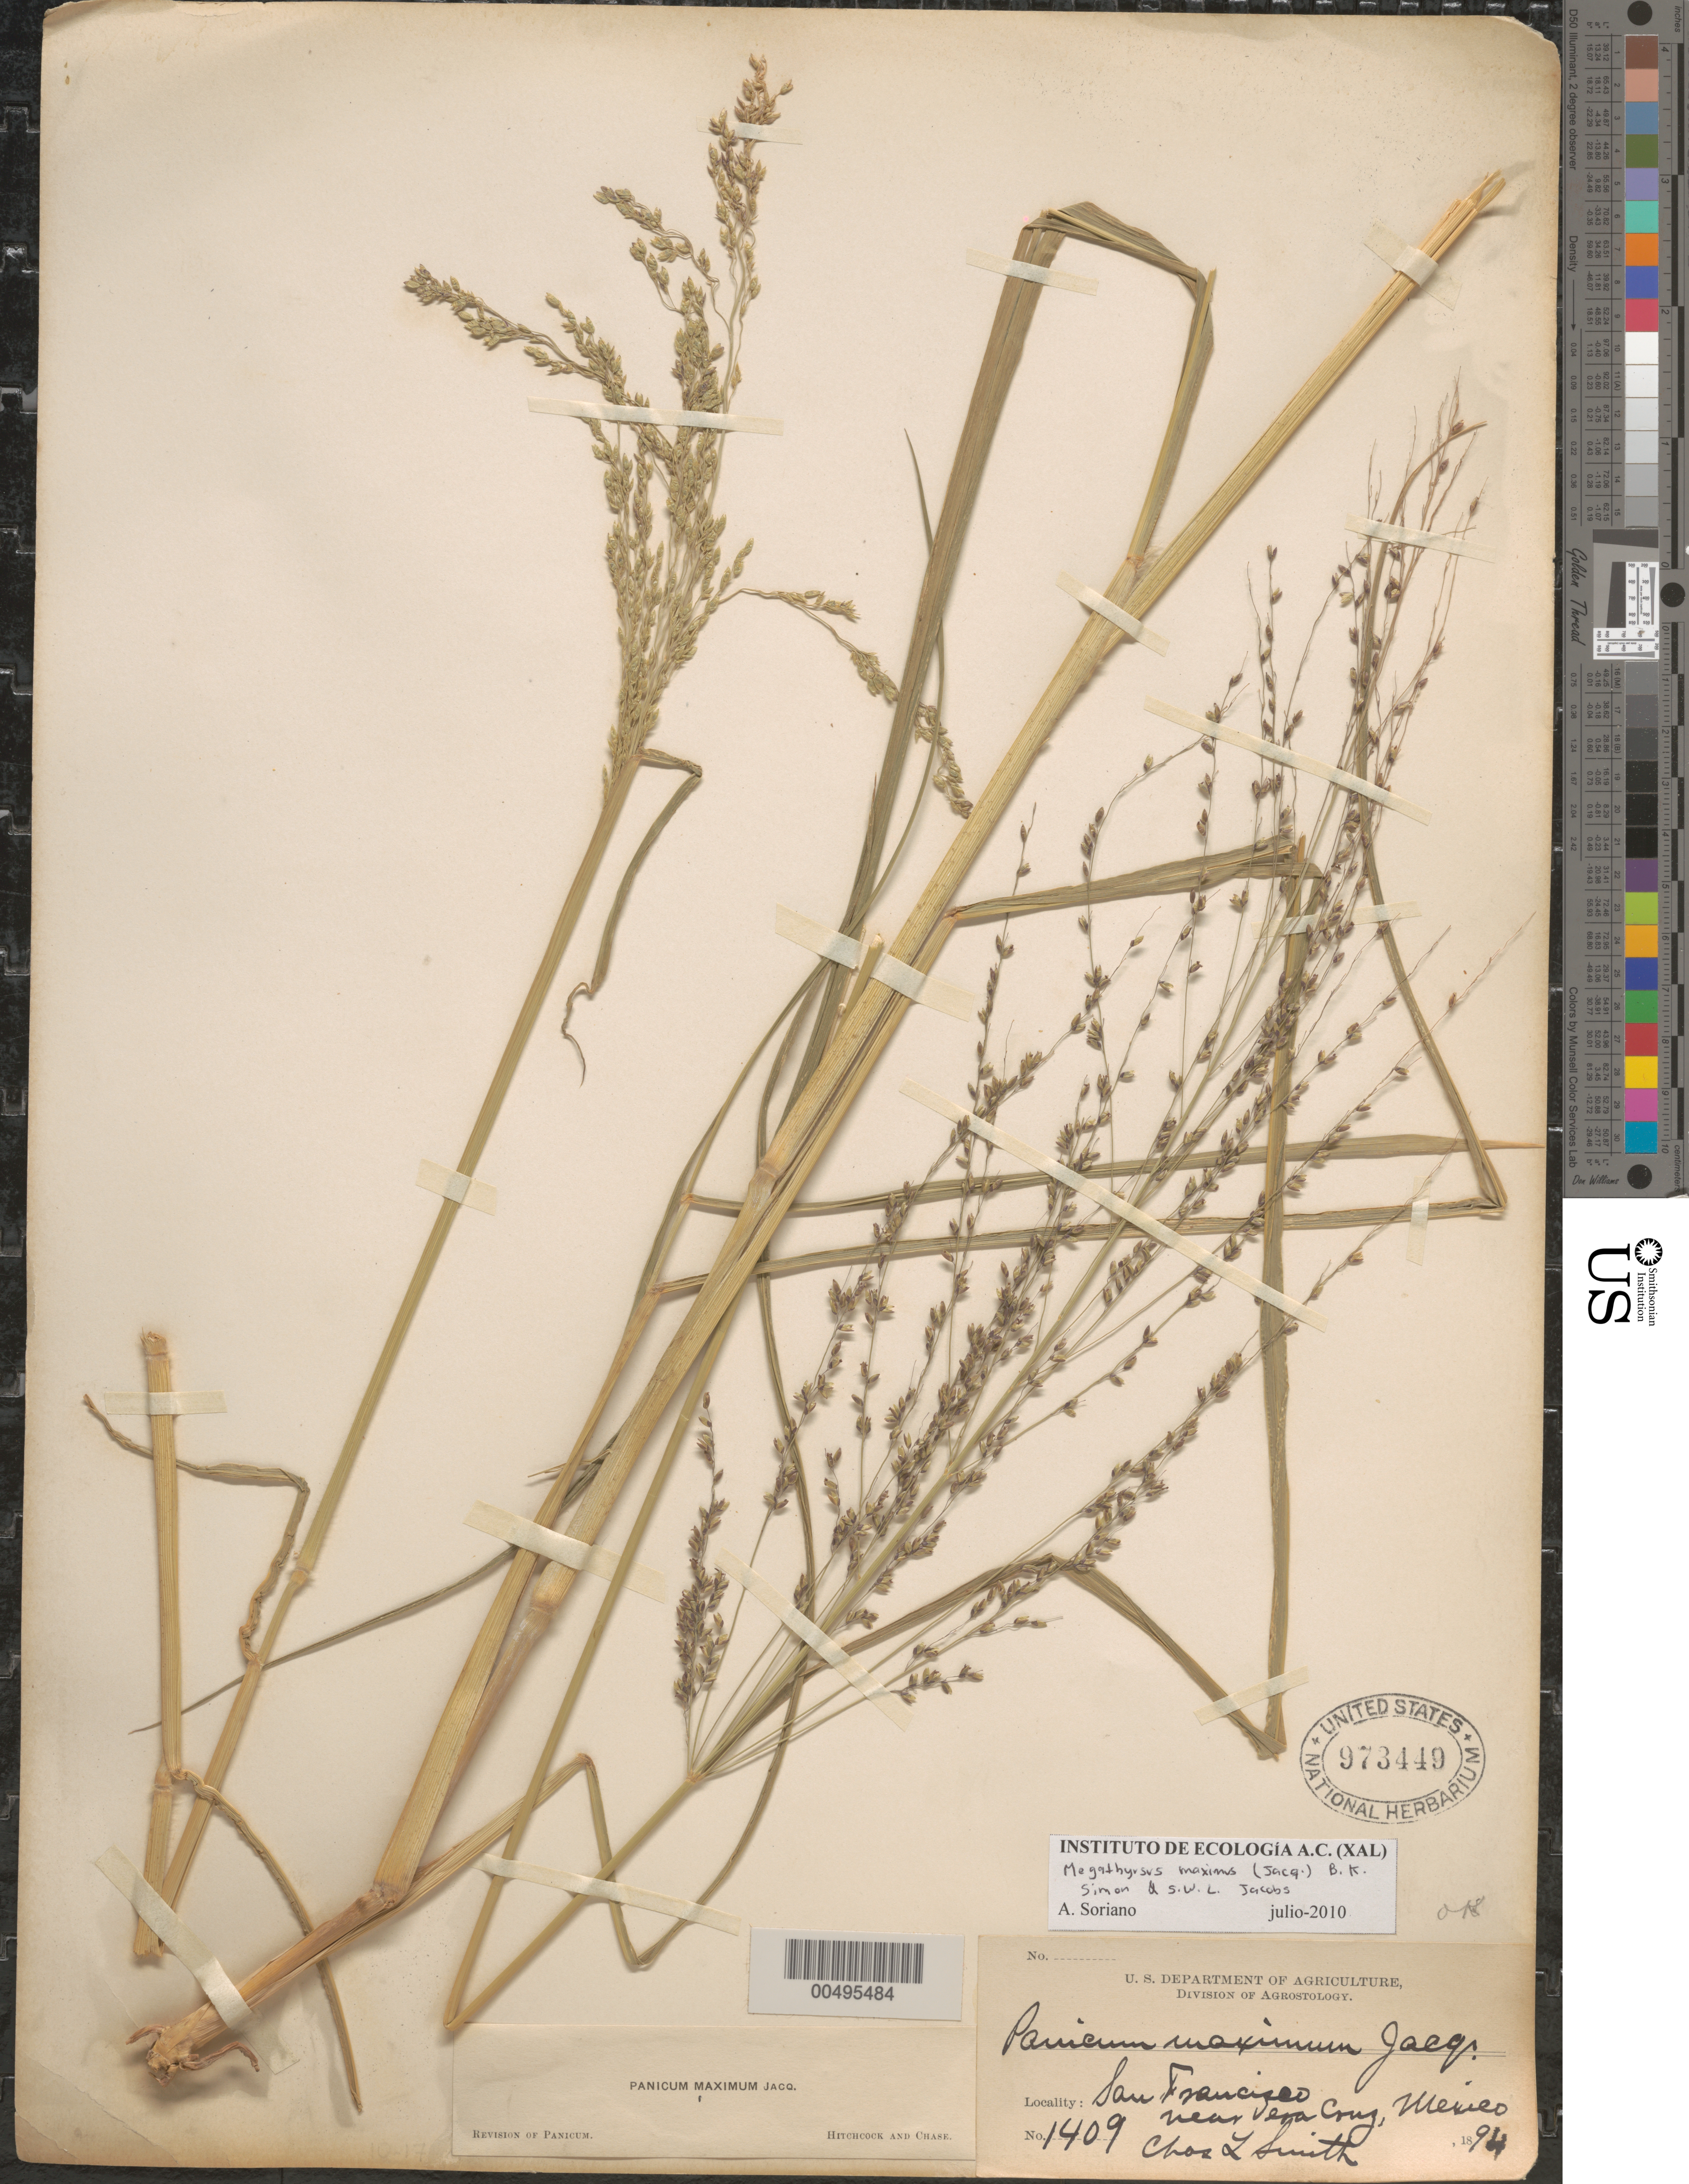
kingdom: Plantae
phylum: Tracheophyta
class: Liliopsida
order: Poales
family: Poaceae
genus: Megathyrsus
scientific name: Megathyrsus maximus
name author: (Jacq.) B.K. Simon & S.W.L. Jacobs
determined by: Hitchcock, A. S.; Chase, [M.] A.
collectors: C. L. Smith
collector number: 1409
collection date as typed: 1894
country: Mexico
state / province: Veracruz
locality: San Francisco, near Vera Cruz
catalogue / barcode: US 973449